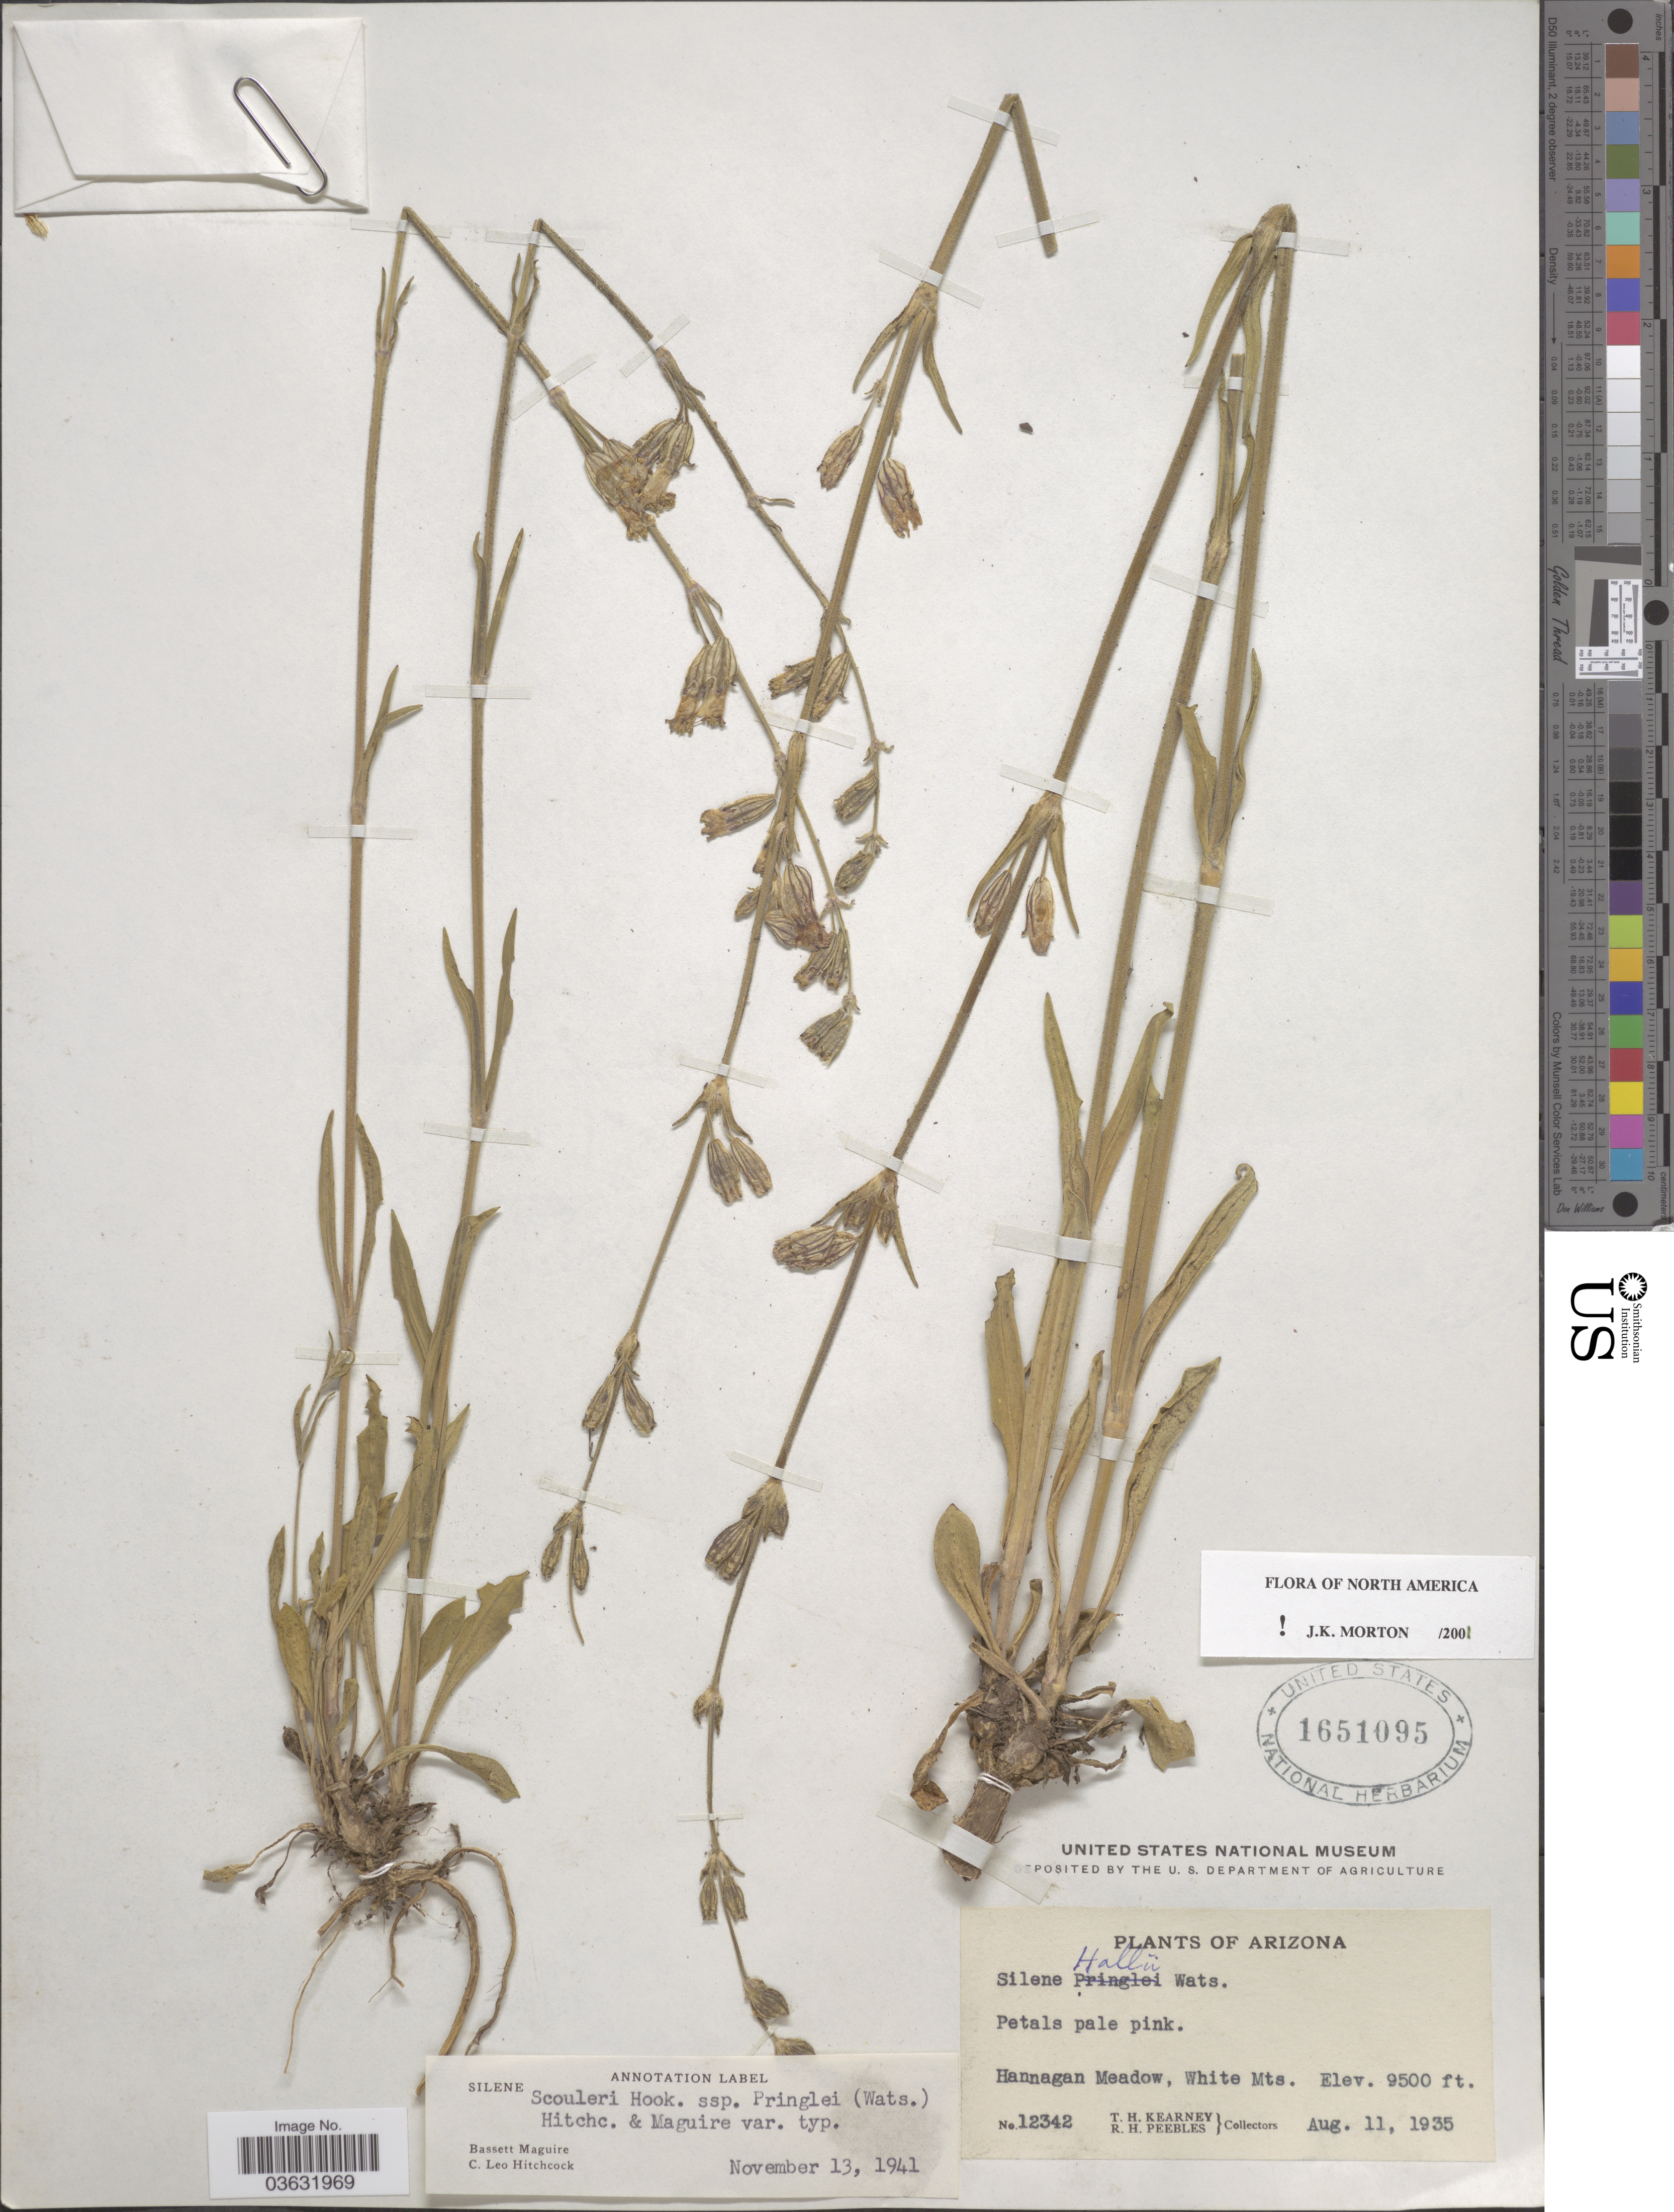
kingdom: Plantae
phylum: Tracheophyta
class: Magnoliopsida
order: Caryophyllales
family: Caryophyllaceae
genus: Silene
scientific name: Silene scouleri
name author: Hook.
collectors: T. H. Kearney & R. H. Peebles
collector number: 12342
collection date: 1935-08-11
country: United States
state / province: Arizona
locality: Hannagan Meadow, White Mts.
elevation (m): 2896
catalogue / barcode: US 1651095